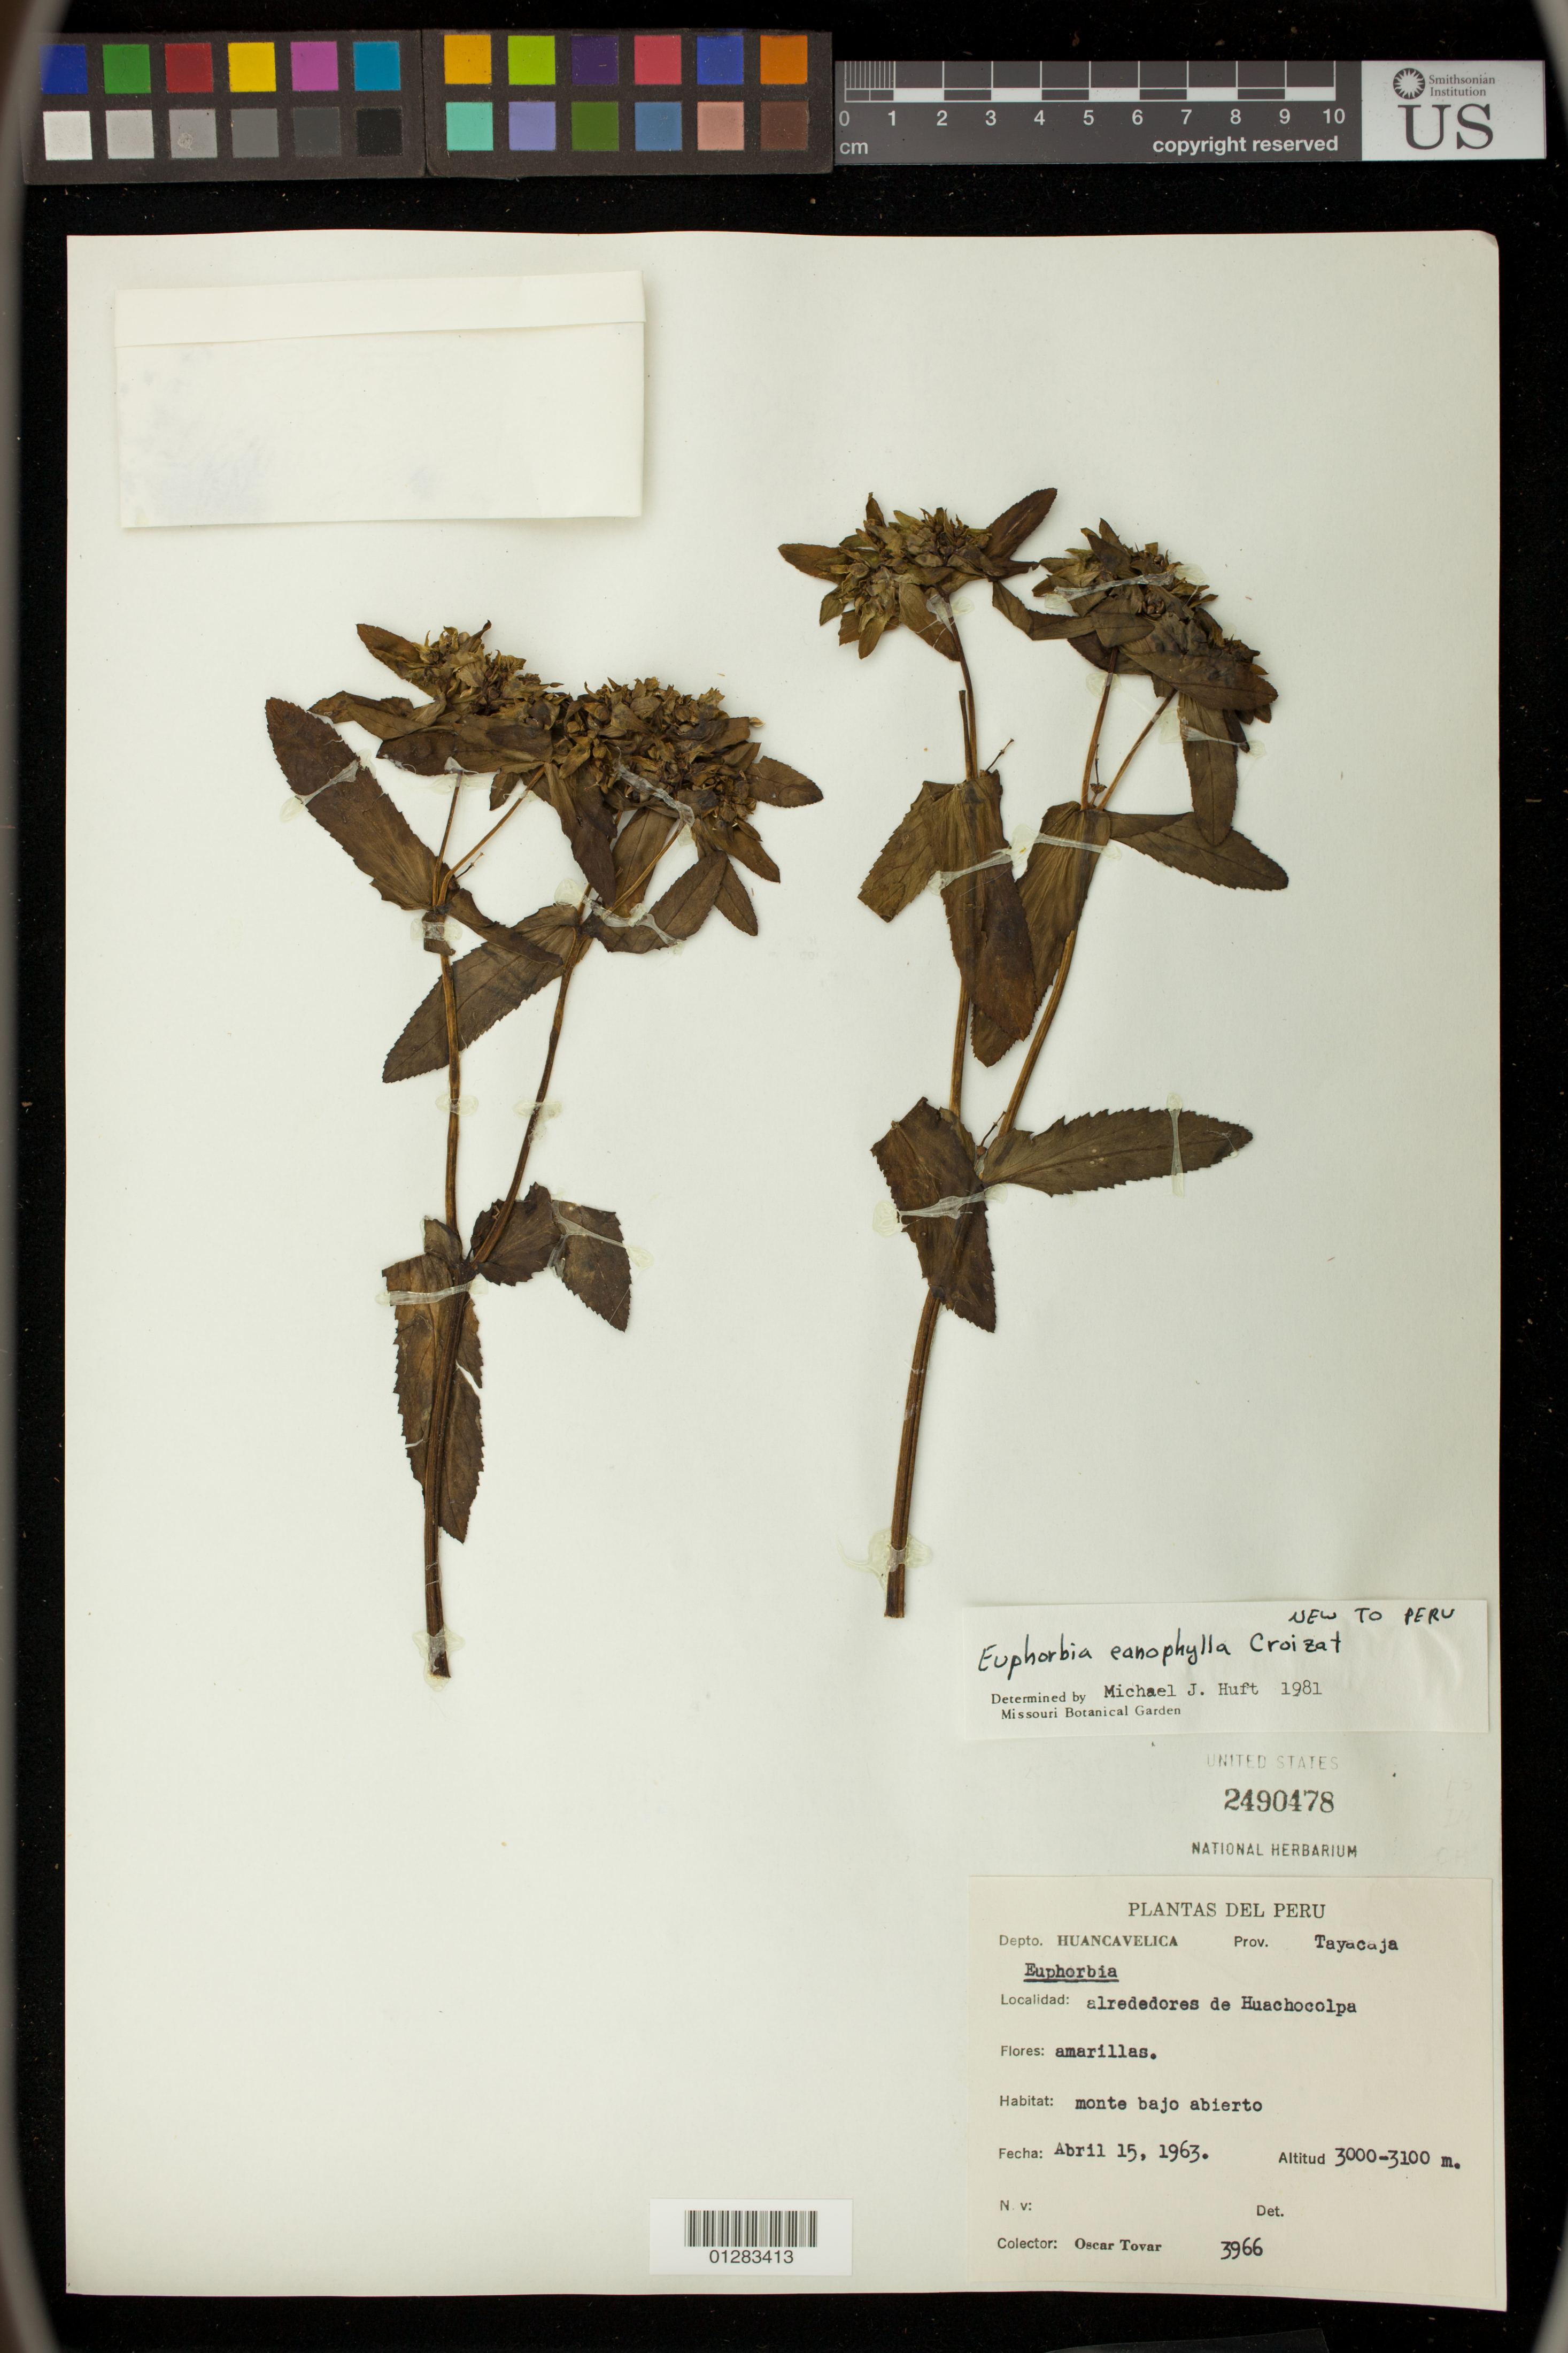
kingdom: Plantae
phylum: Tracheophyta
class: Magnoliopsida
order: Malpighiales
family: Euphorbiaceae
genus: Euphorbia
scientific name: Euphorbia eanophylla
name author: Croizat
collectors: Ó. Tovar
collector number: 3966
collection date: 1963-04-15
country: Peru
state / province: Huancavelica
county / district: Tayacaja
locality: Tayacaja. Alrededores de Huachocolpa.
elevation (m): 3000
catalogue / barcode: US 2490478